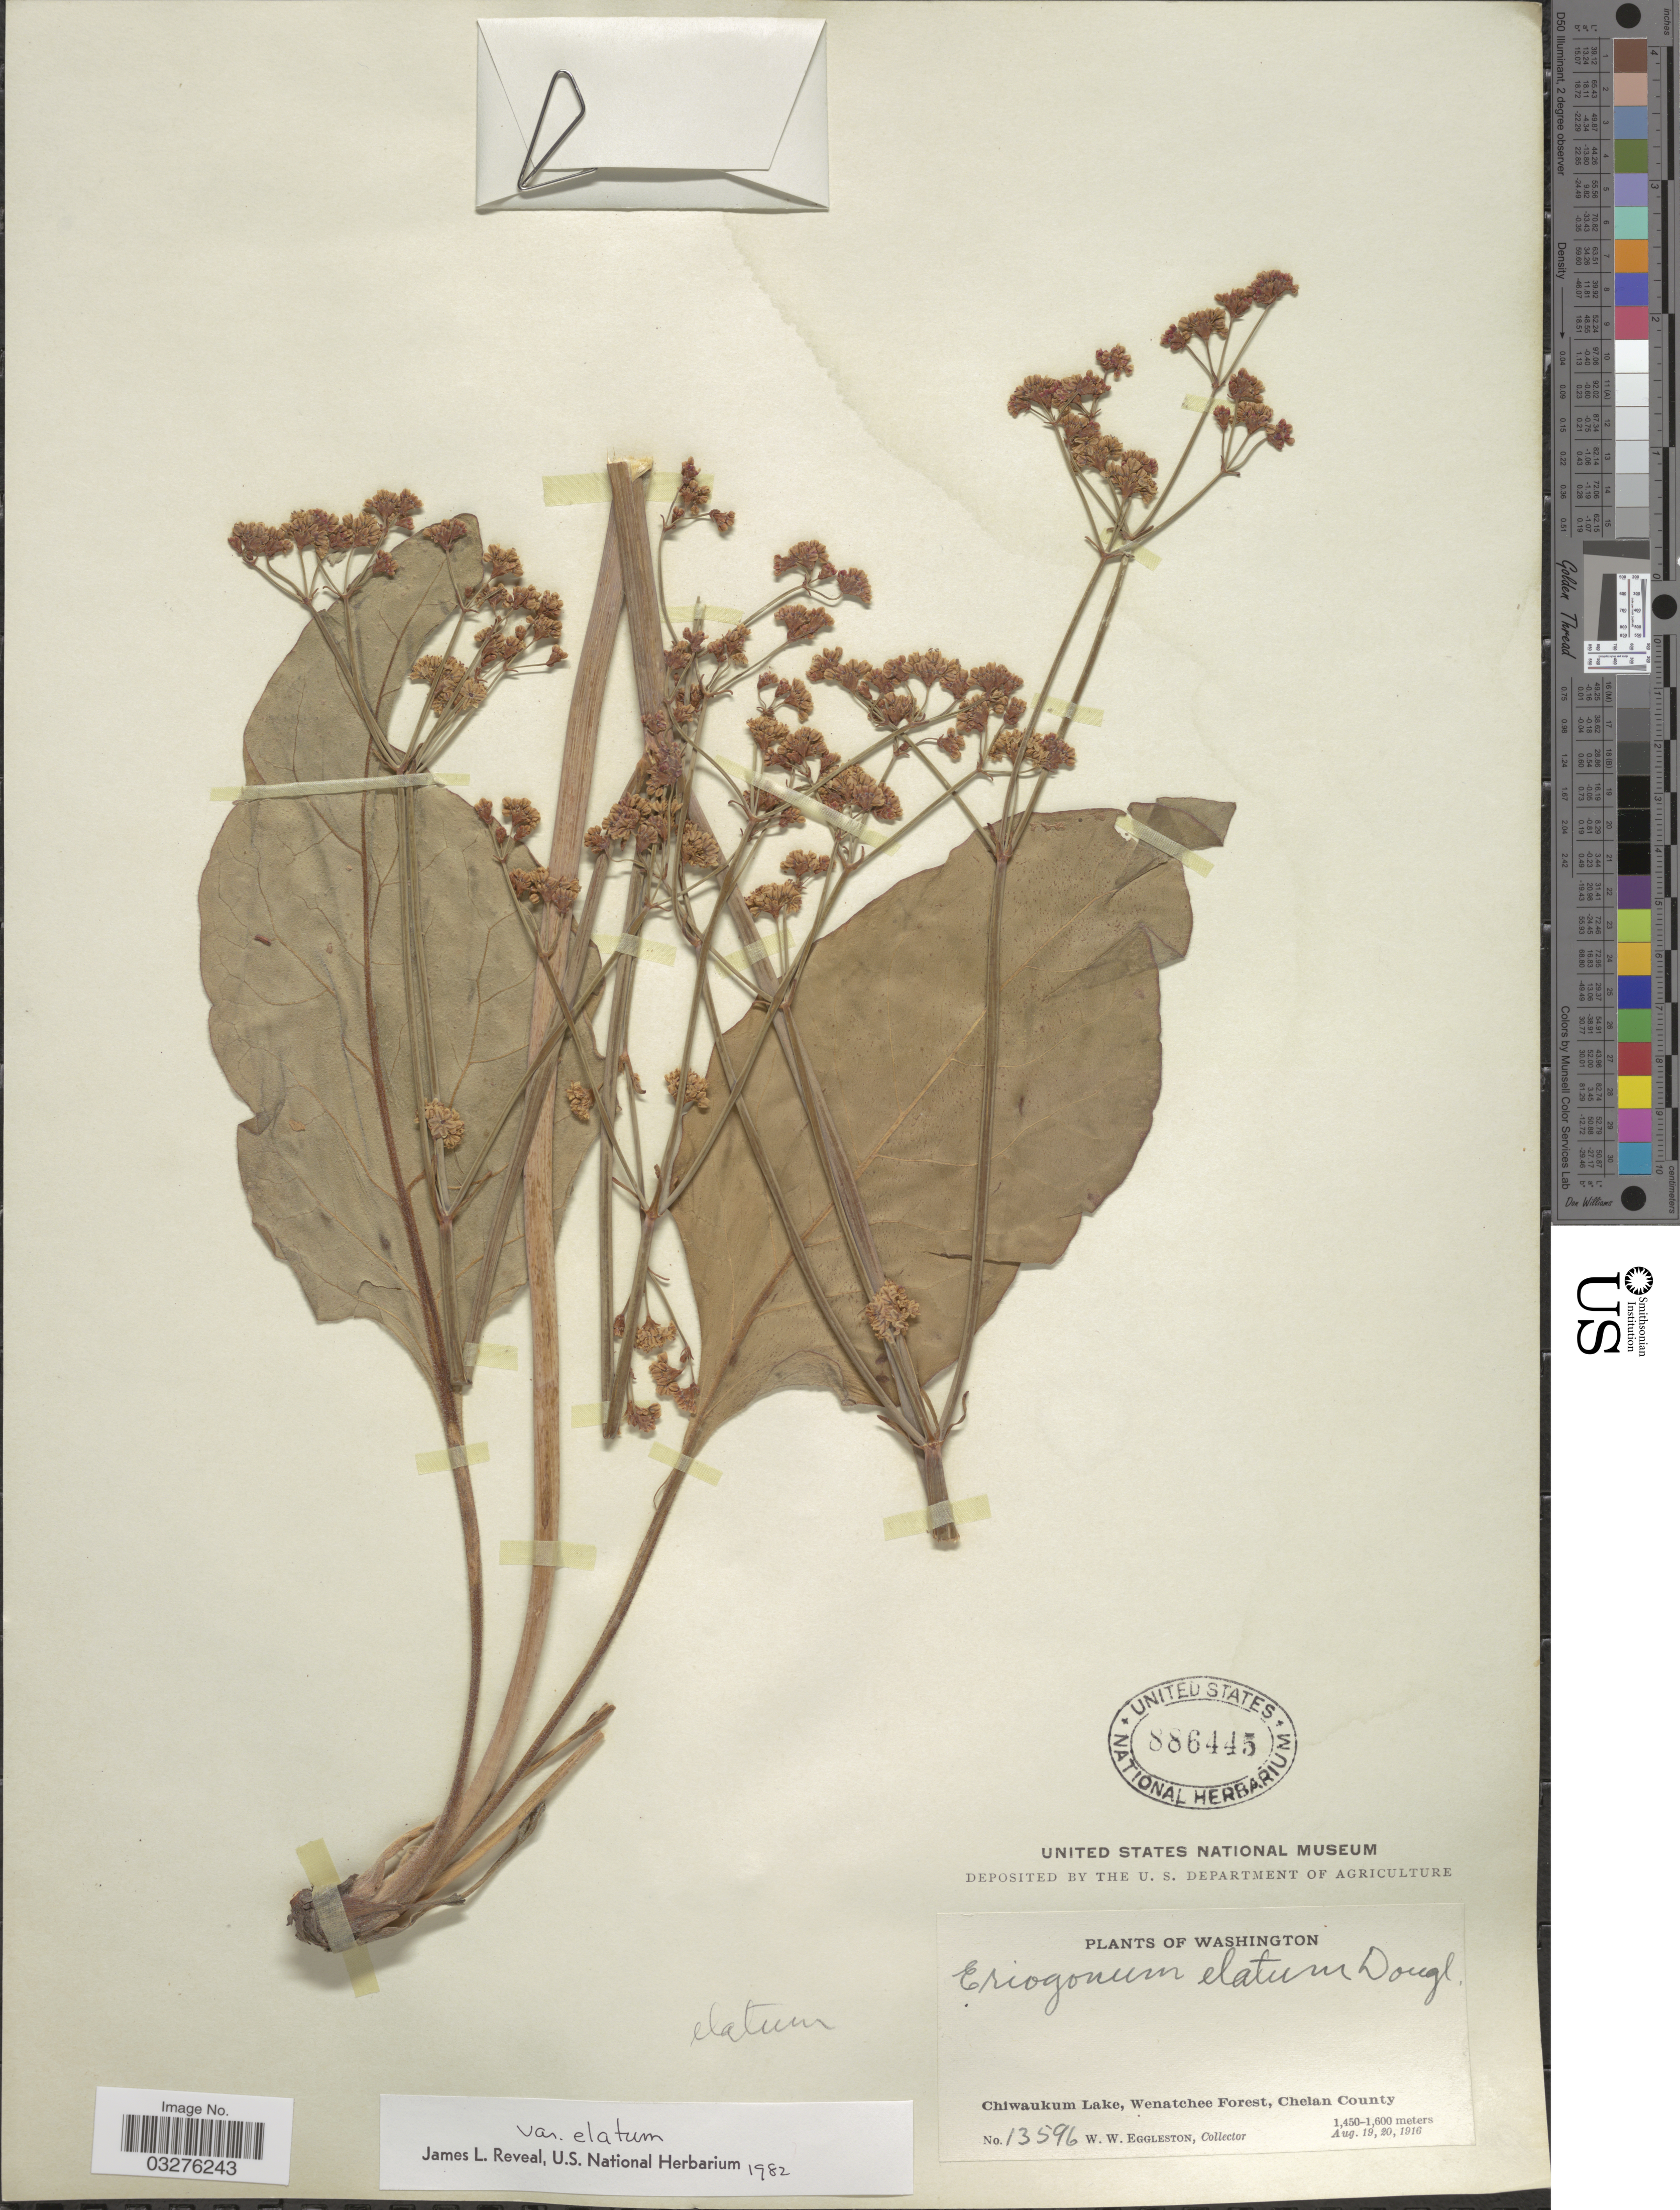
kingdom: Plantae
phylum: Tracheophyta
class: Magnoliopsida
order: Caryophyllales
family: Polygonaceae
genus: Eriogonum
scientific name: Eriogonum elatum var. elatum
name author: Douglas ex Benth.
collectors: W. W. Eggleston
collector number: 13596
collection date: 1916-08-19/1916-08-20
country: United States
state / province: Washington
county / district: Chelan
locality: Chiwaukum Lake, Wenatchee Forest, Chelan County.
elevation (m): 1450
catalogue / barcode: US 886445